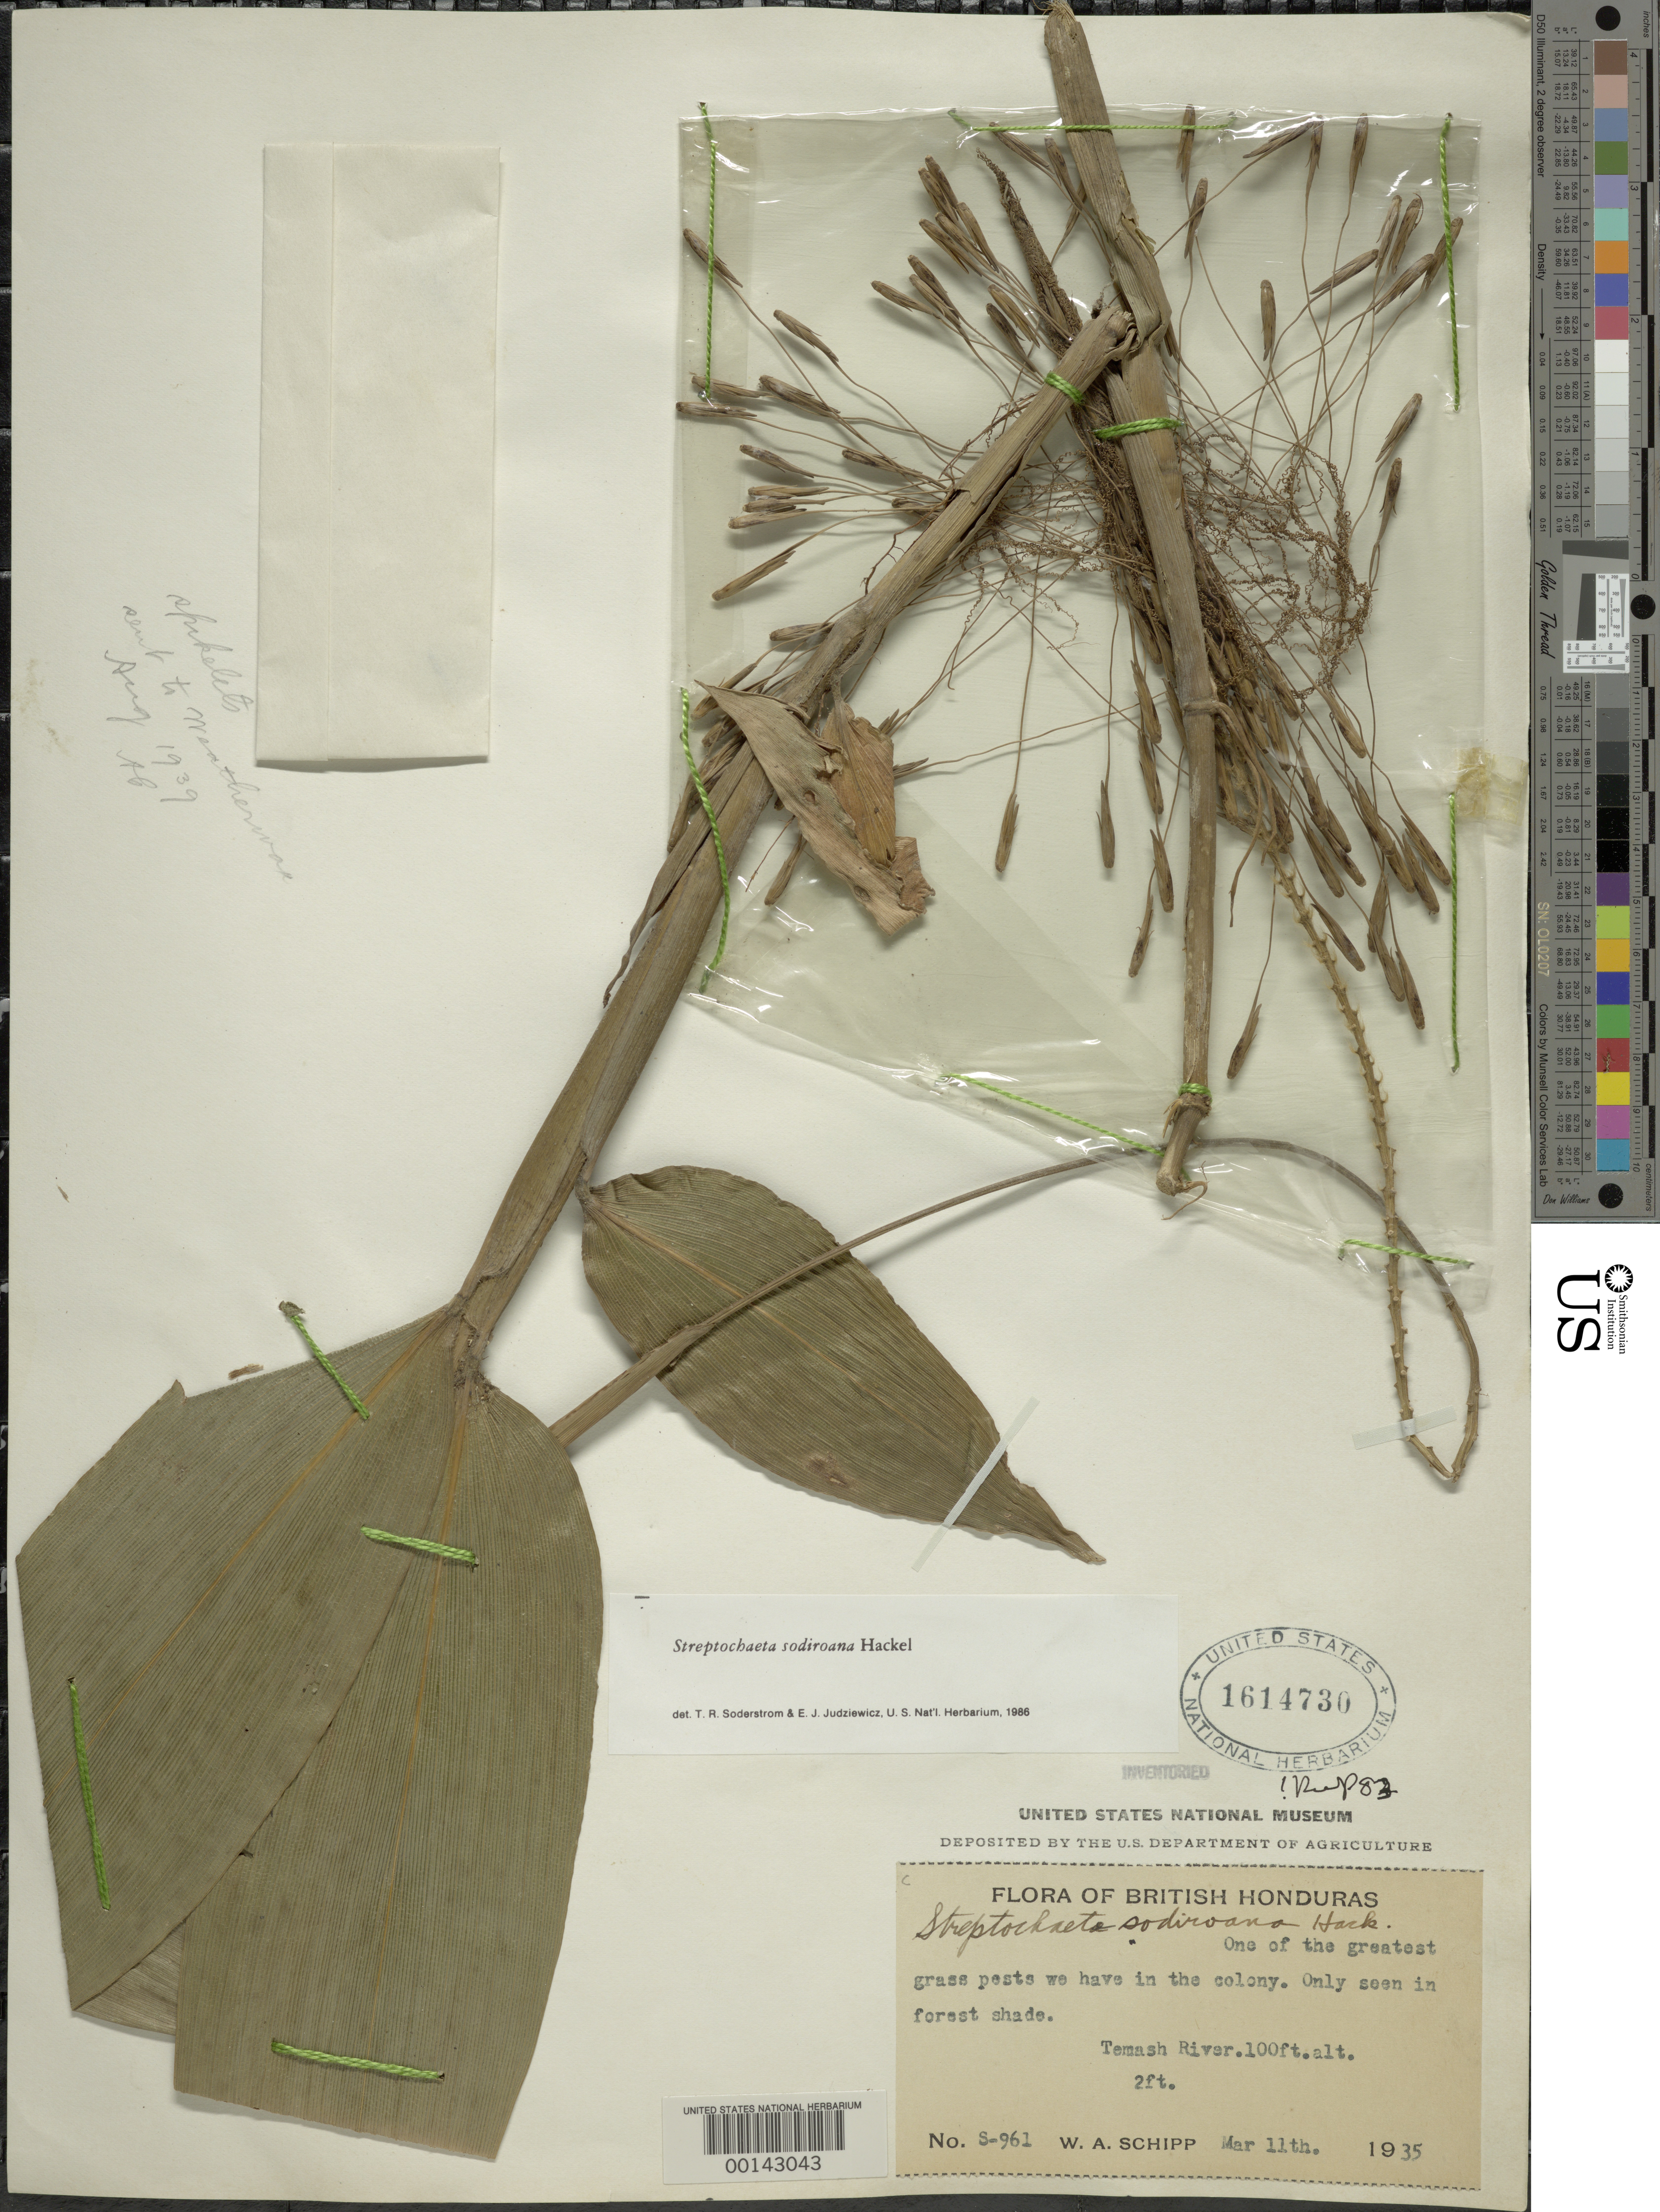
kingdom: Plantae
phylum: Tracheophyta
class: Liliopsida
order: Poales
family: Poaceae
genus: Streptochaeta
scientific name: Streptochaeta sodiroana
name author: Hack.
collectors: W. Schipp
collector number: S-961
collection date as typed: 11 Mar 1935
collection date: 1935-03-11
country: Belize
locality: Temash River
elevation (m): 31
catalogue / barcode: US 1614730